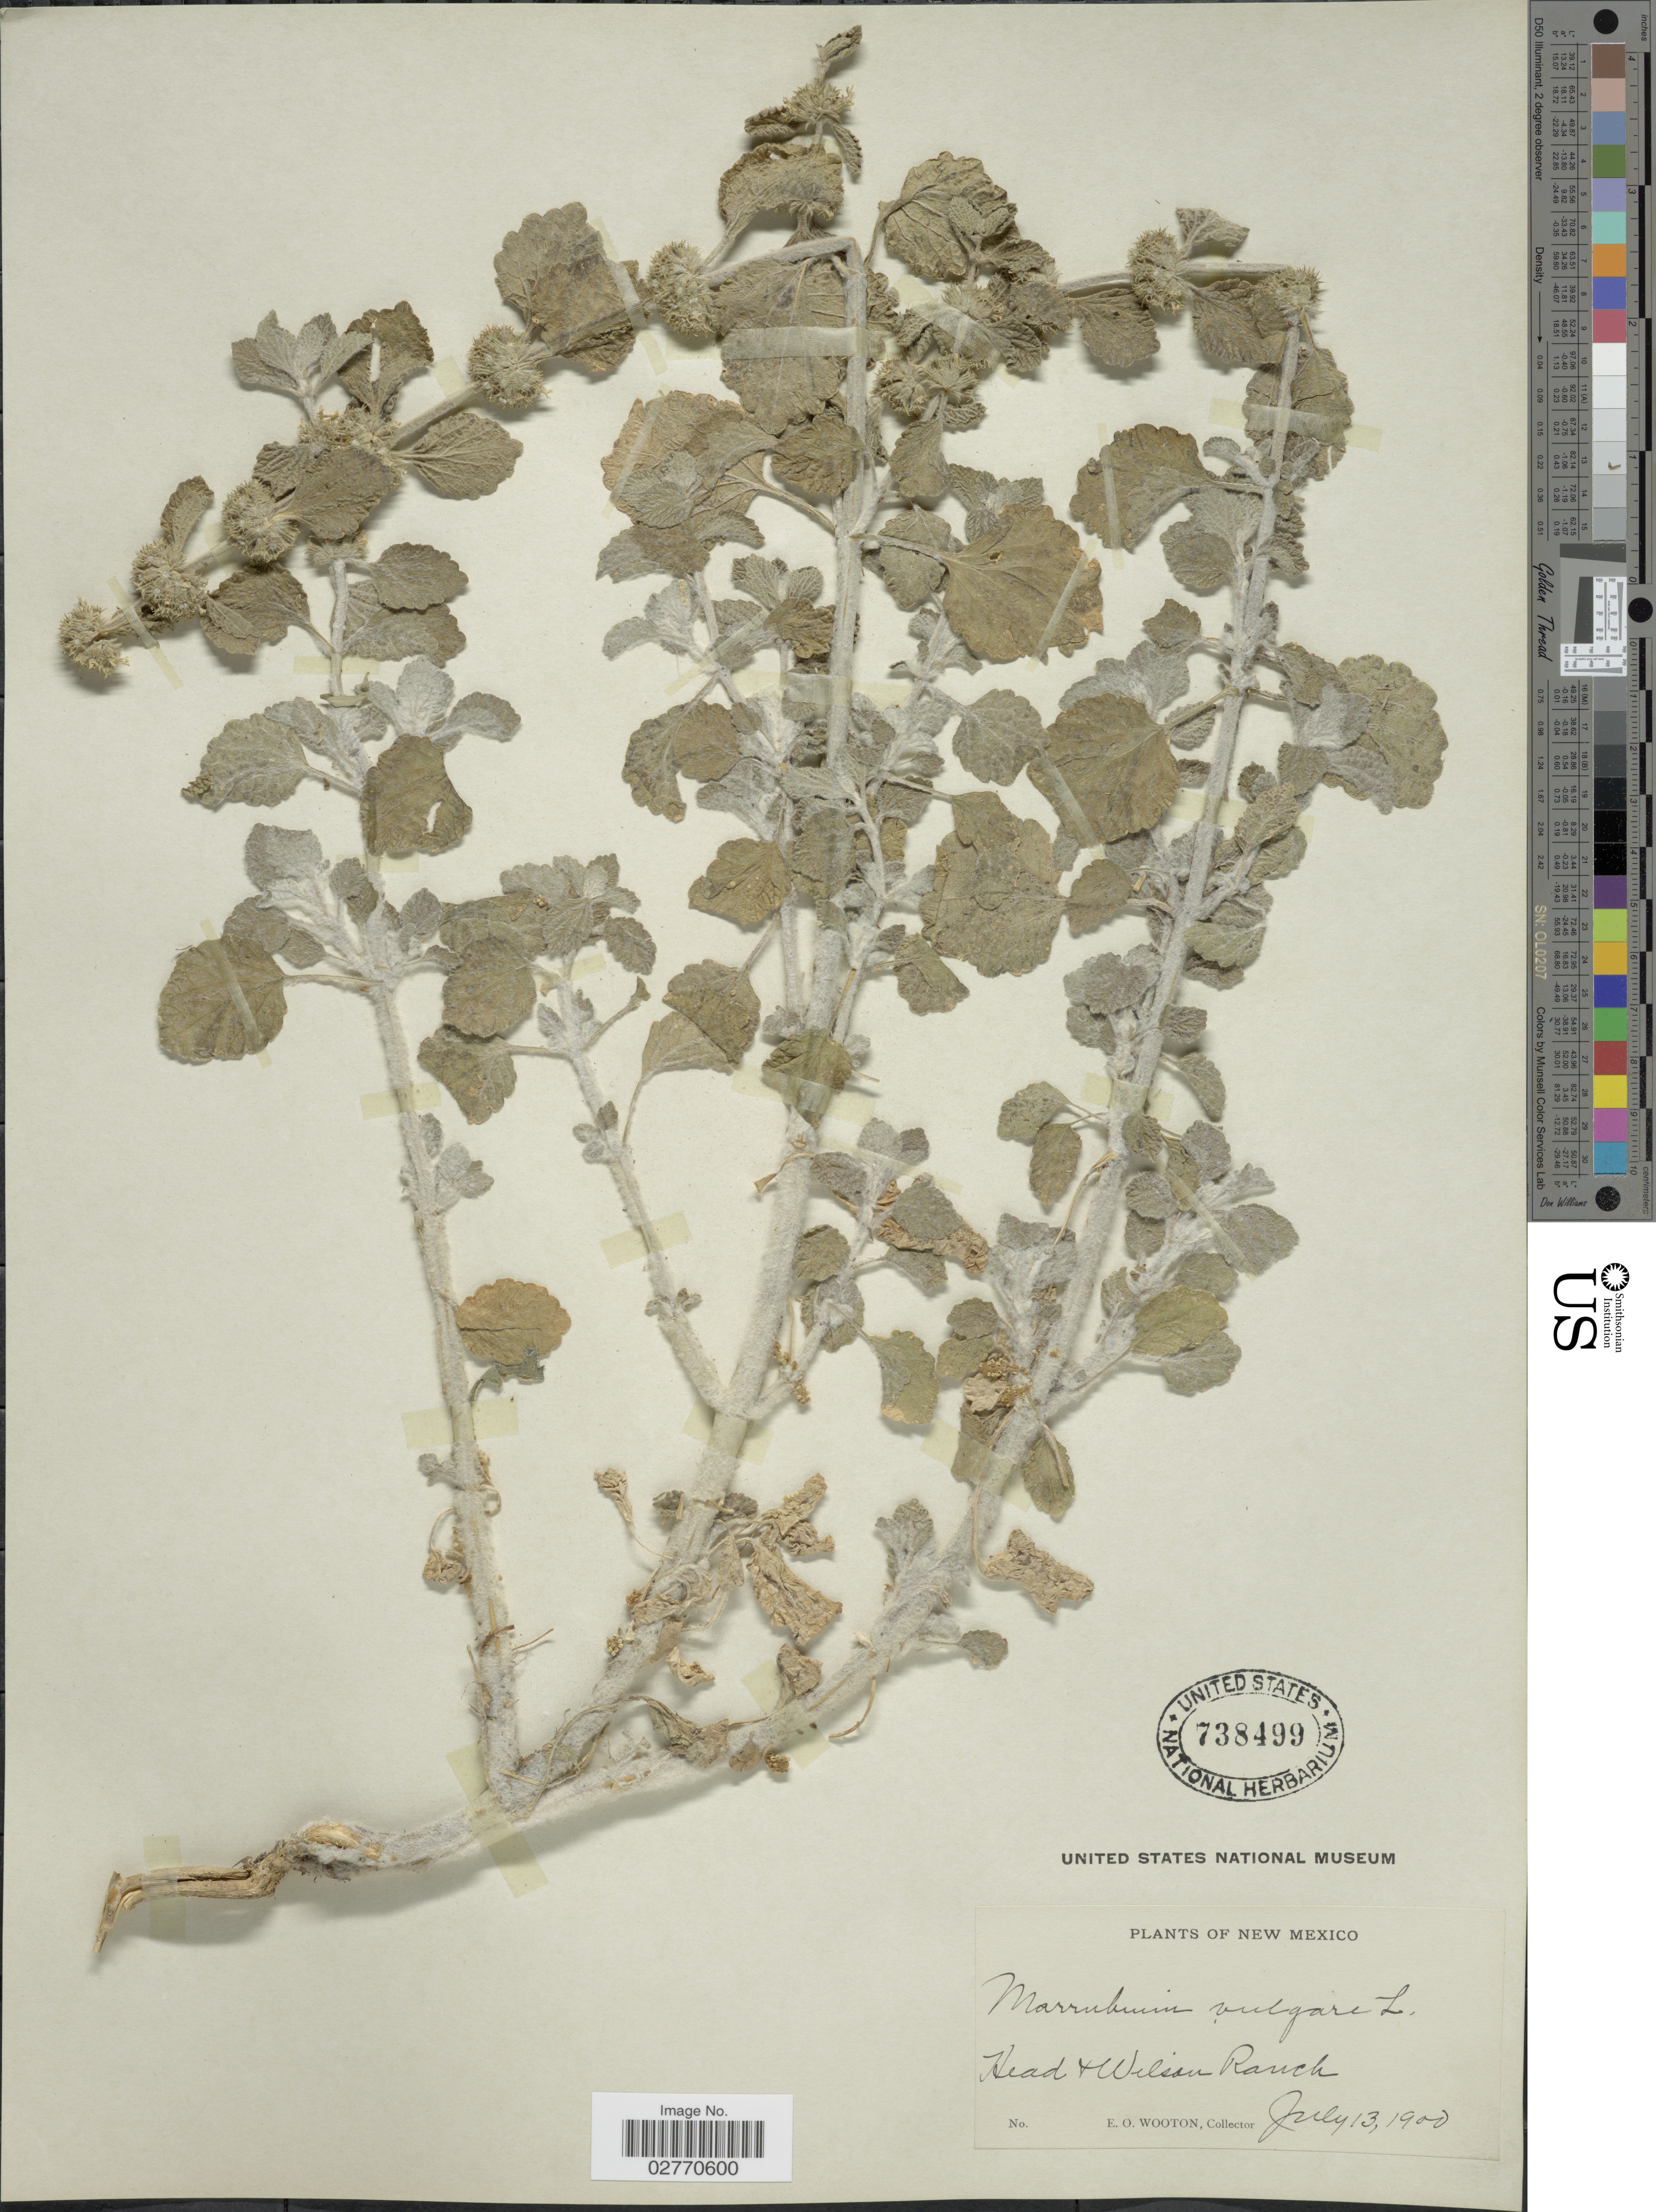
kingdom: Plantae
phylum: Tracheophyta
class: Magnoliopsida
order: Lamiales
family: Lamiaceae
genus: Marrubium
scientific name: Marrubium vulgare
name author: L.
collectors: E. O. Wooton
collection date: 1900-07-13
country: United States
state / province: New Mexico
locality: Head & Wilson Ranch.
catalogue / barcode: US 738499